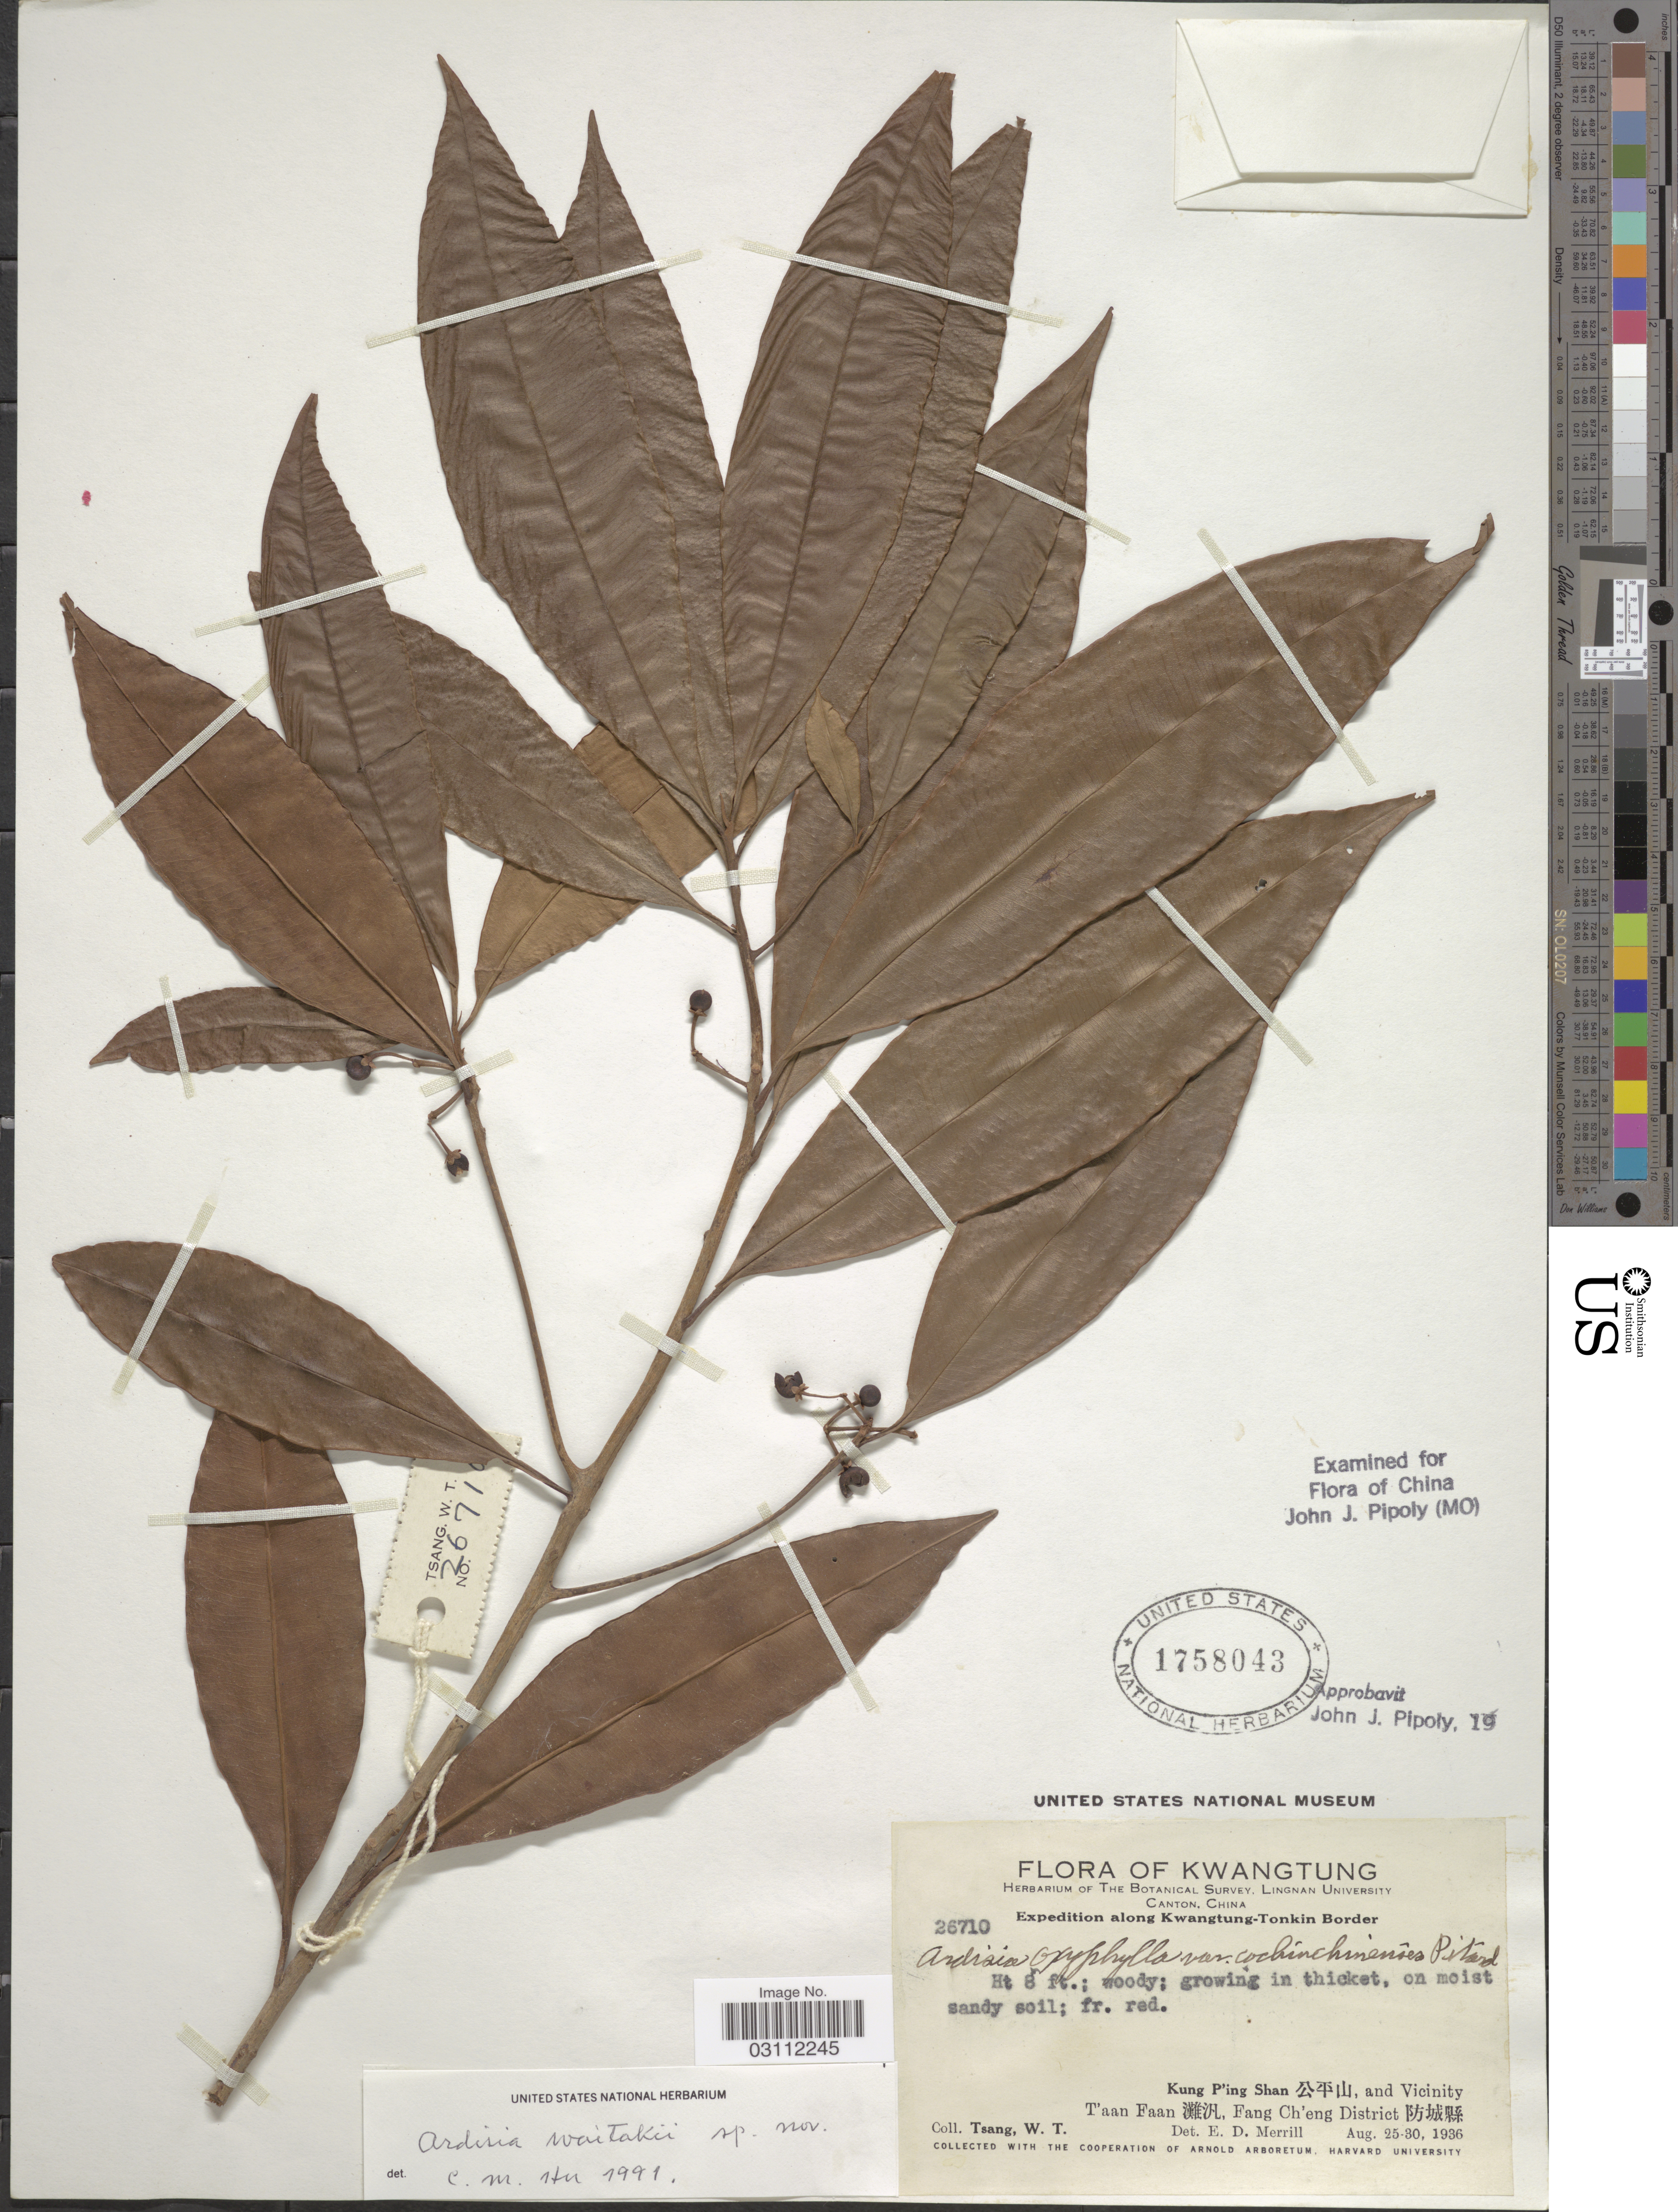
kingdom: Plantae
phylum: Tracheophyta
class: Magnoliopsida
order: Ericales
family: Primulaceae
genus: Ardisia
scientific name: Ardisia waitakii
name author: C.M. Hu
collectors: W. T. Tsang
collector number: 26710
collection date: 1936-08-25/1936-08-30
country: China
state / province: Guangdong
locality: Kwangtung. Kung P'ing Shan X, and Vicinity. T'aan Faan X, Fang Ch'eng District X.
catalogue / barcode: US 1758043